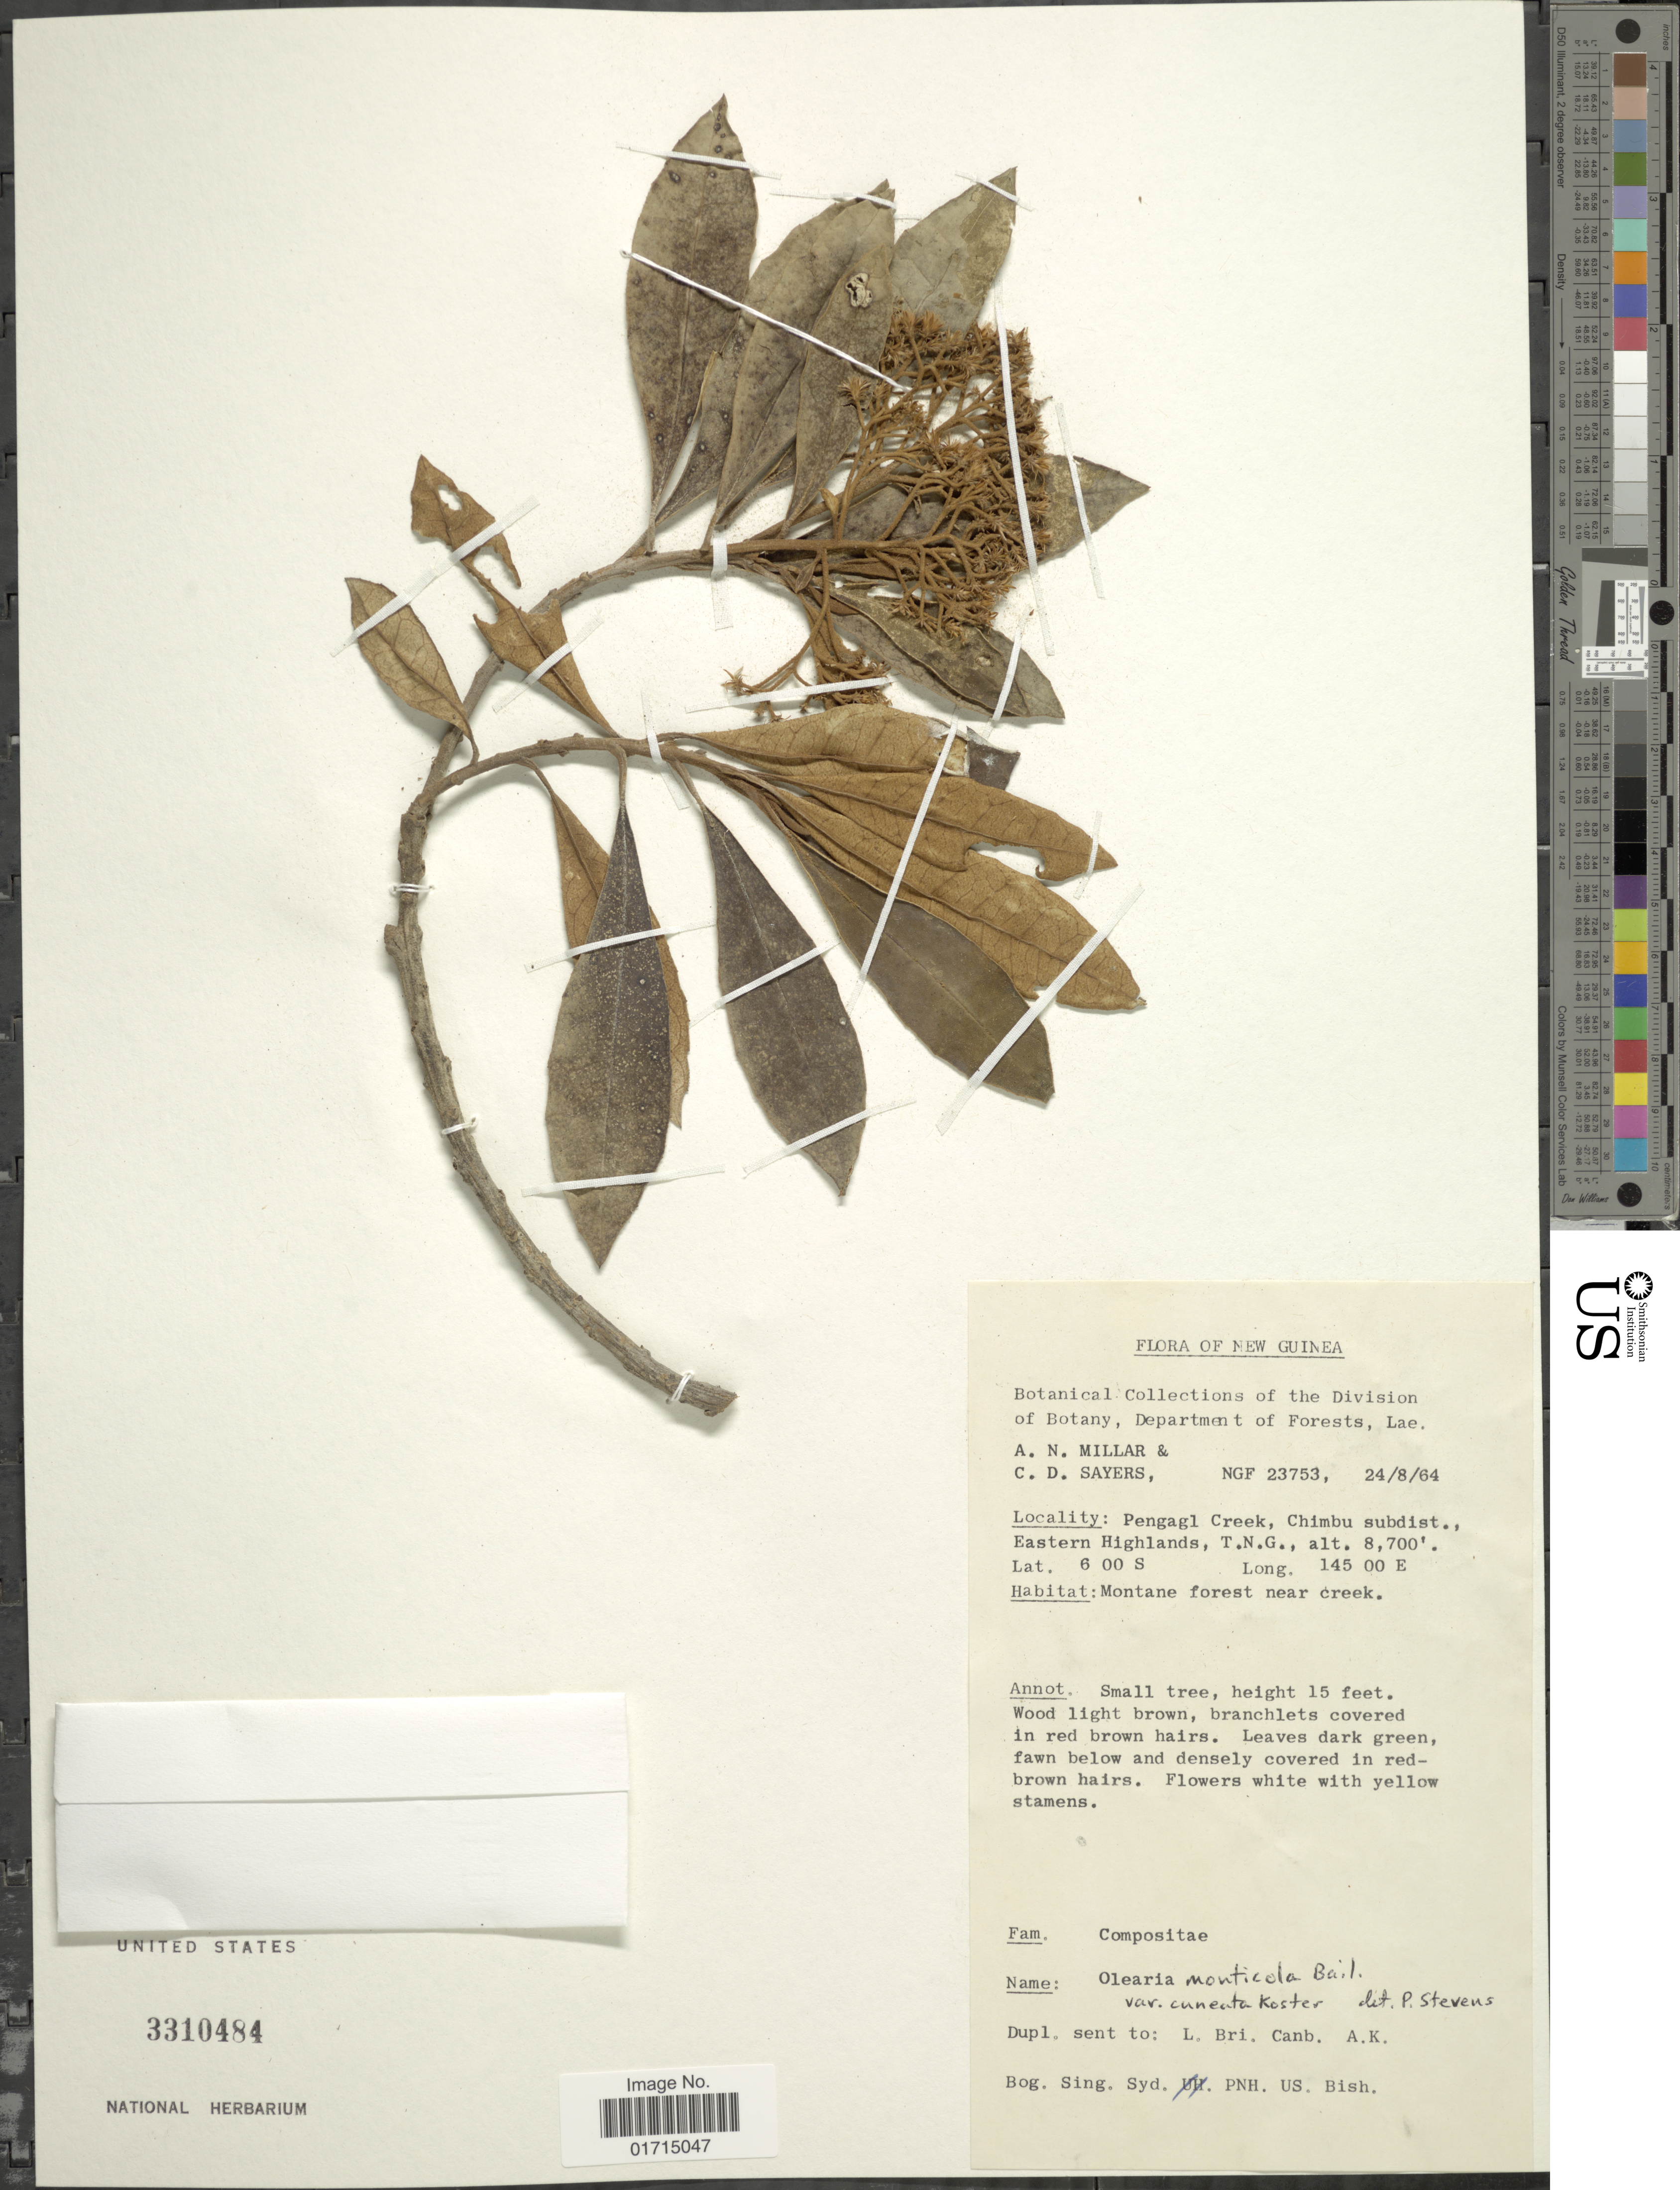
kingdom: Plantae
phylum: Tracheophyta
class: Magnoliopsida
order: Asterales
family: Asteraceae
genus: Olearia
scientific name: Olearia monticola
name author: F.M. Bailey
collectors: A. Millar & C. Sayers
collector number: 23753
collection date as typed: Transcribed d/m/y: 24/8/64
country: Papua New Guinea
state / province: Chimbu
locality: Pengagl Creek, Chimbu subdist., Eastern Highlands, T.N.G.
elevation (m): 8700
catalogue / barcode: US 3310484